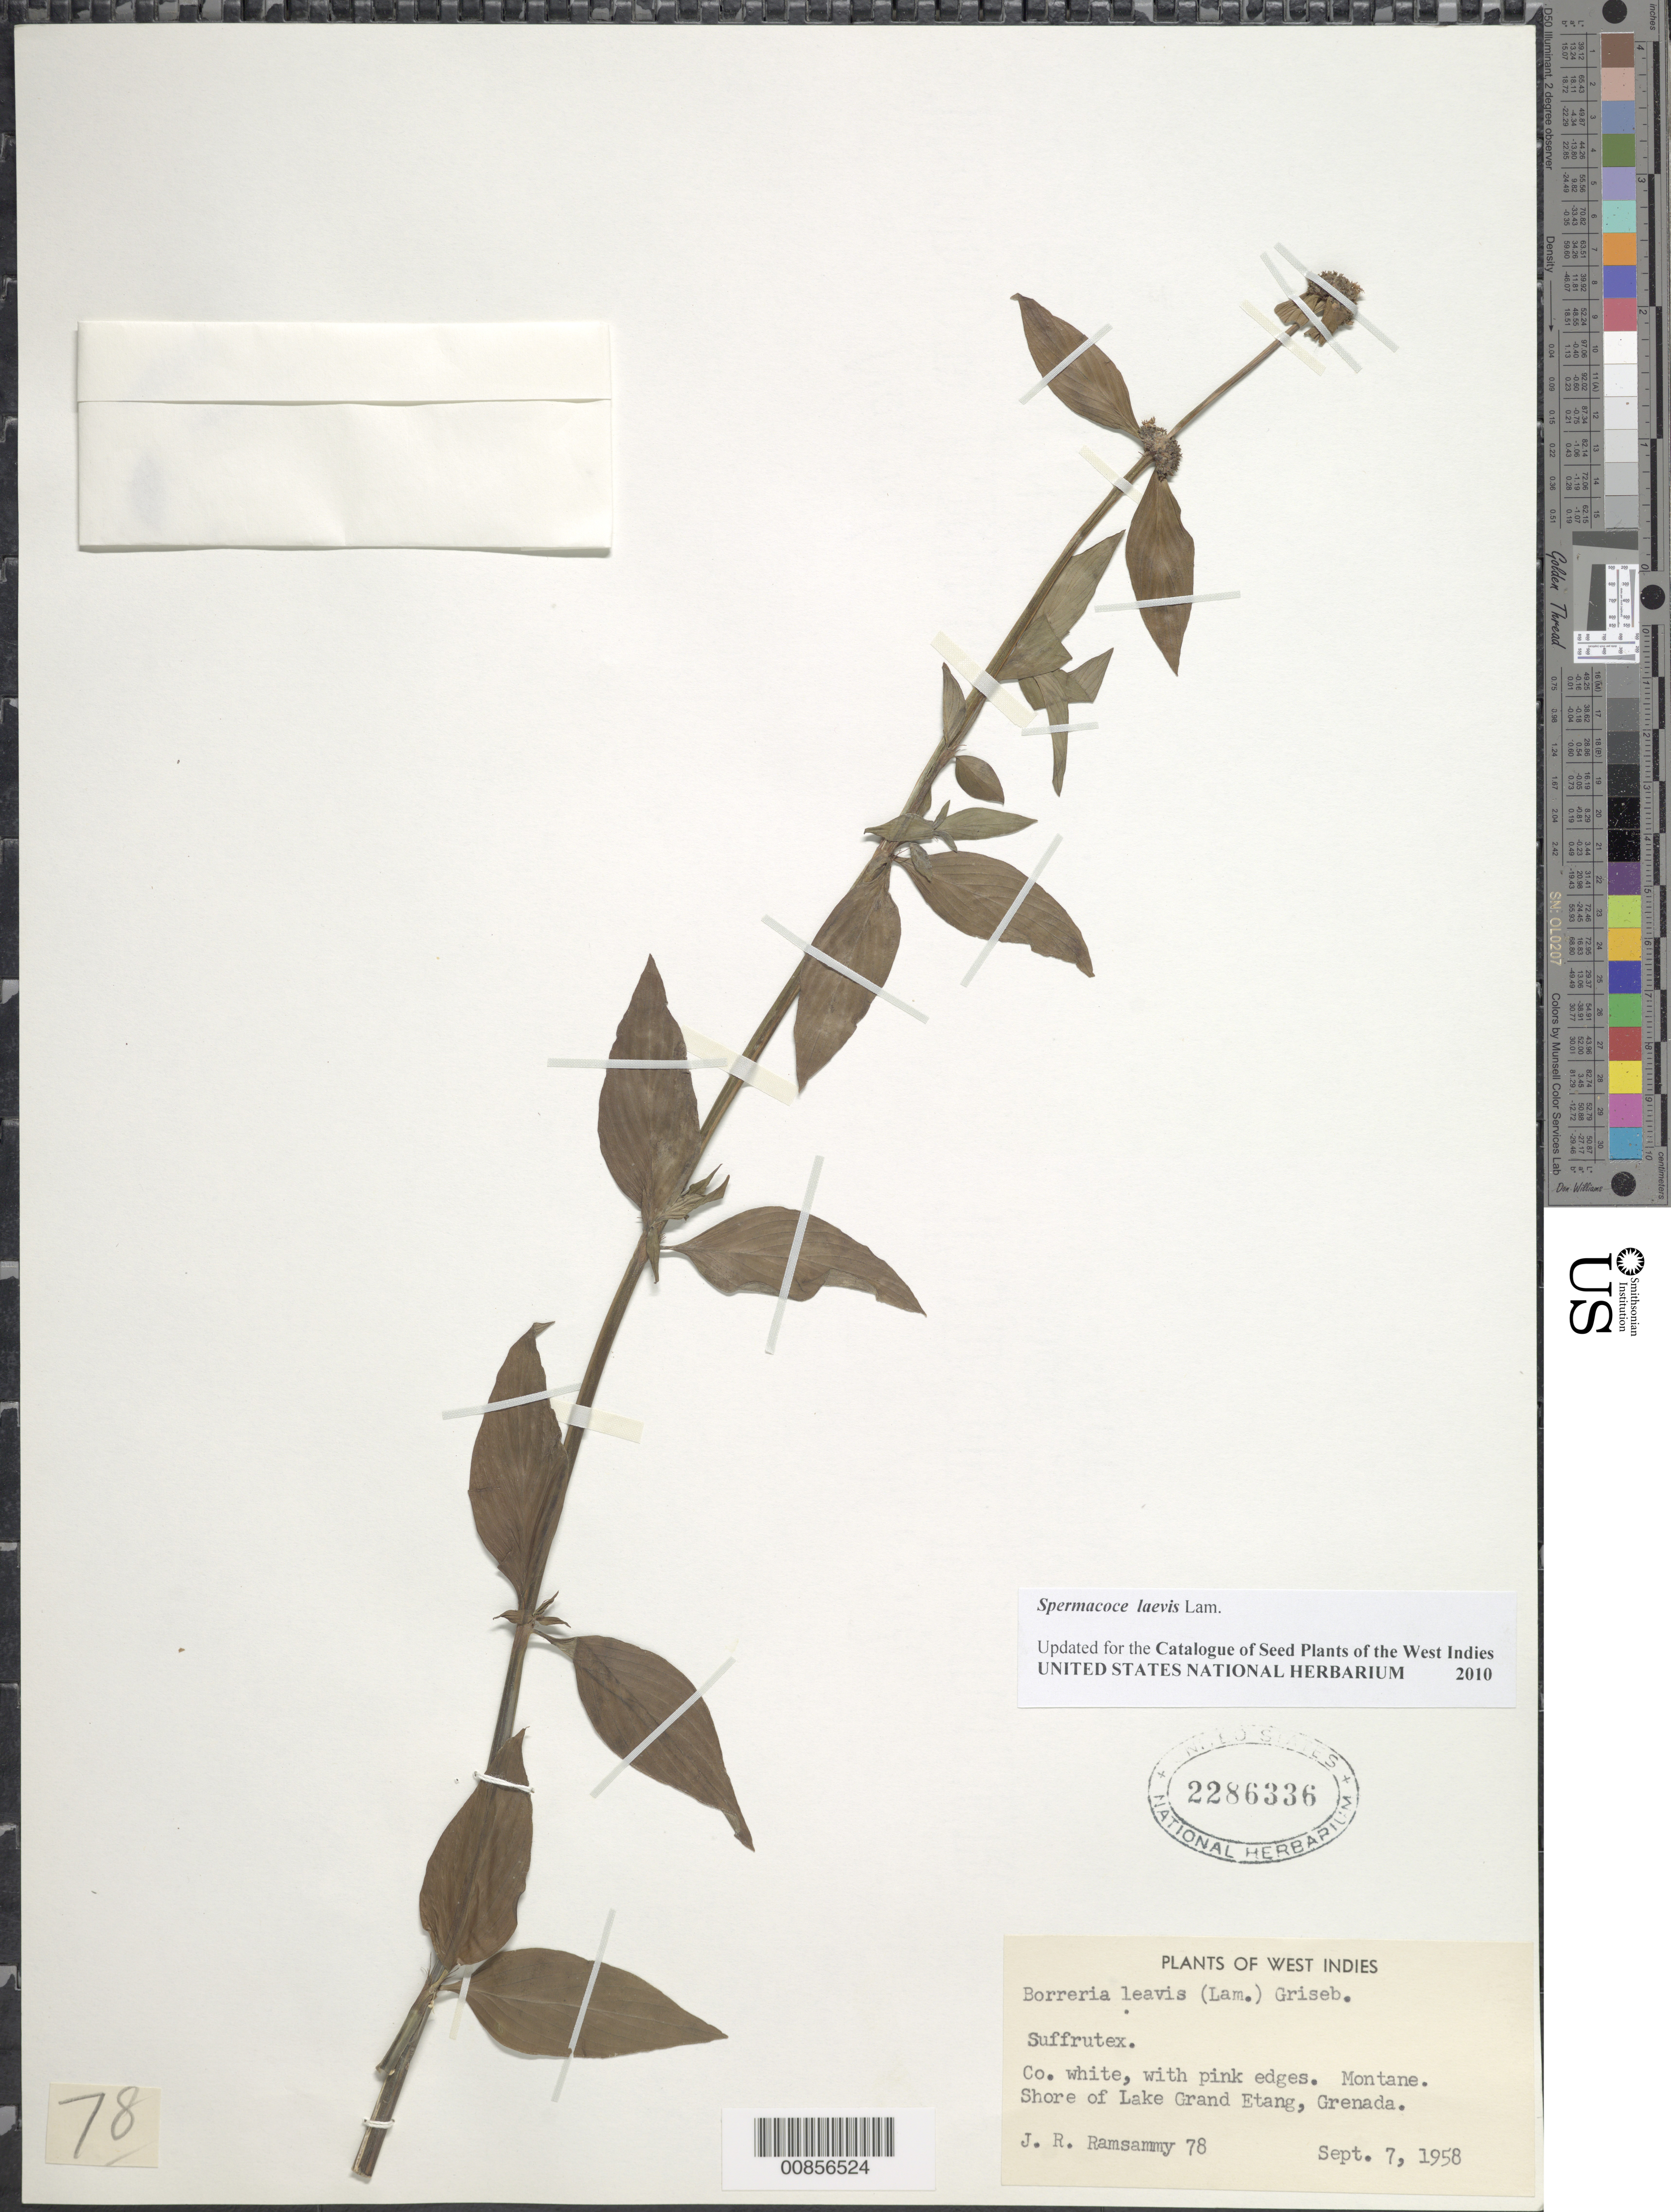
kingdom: Plantae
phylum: Tracheophyta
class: Magnoliopsida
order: Gentianales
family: Rubiaceae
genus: Spermacoce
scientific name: Spermacoce laevis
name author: Lam.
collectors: J. Ramsammy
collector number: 78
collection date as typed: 07 Sep 1958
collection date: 1958-09-07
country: Grenada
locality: Shore of Lake Grand Etang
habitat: Montane, lake shore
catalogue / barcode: US 2286336